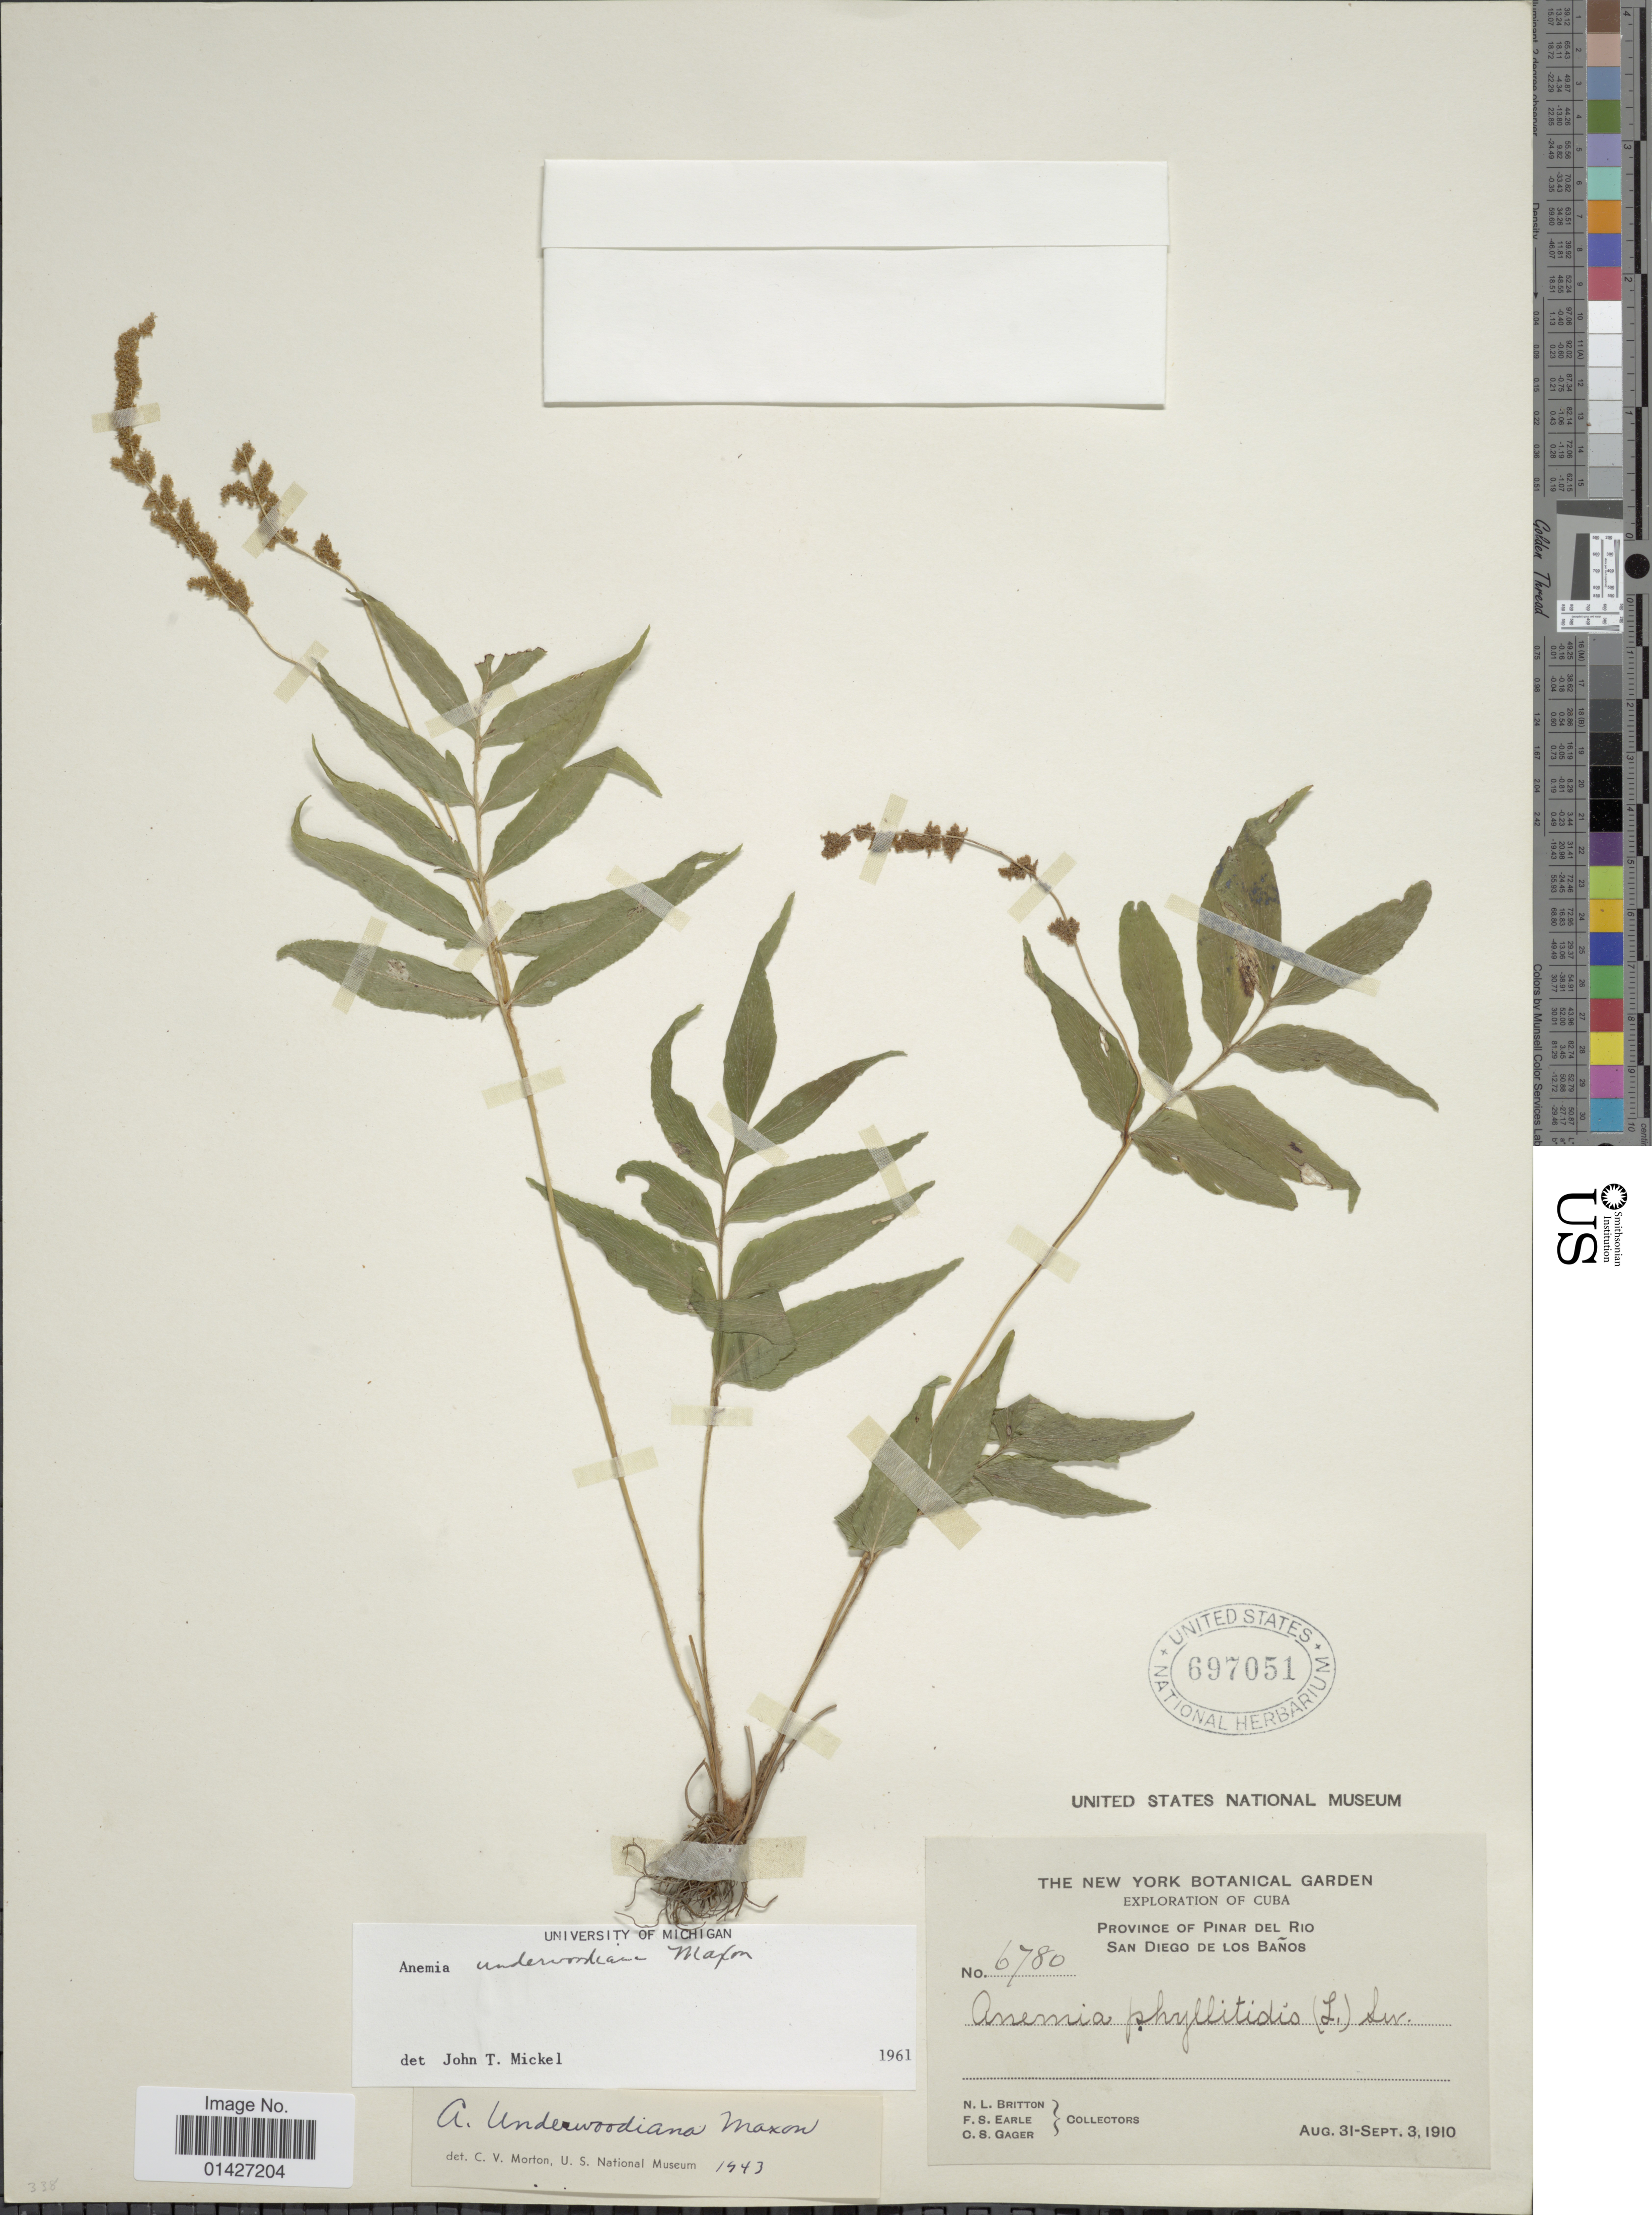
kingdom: Plantae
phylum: Tracheophyta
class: Polypodiopsida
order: Schizaeales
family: Anemiaceae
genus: Anemia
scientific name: Anemia underwoodiana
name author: Maxon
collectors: N. Britton, F. S. Earle & C. Gager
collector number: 6780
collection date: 1910-08-31/1910-09-03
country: Cuba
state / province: Pinar del Río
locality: Province of Pinar del Rio. San Diego de Los Baños.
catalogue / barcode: US 697051